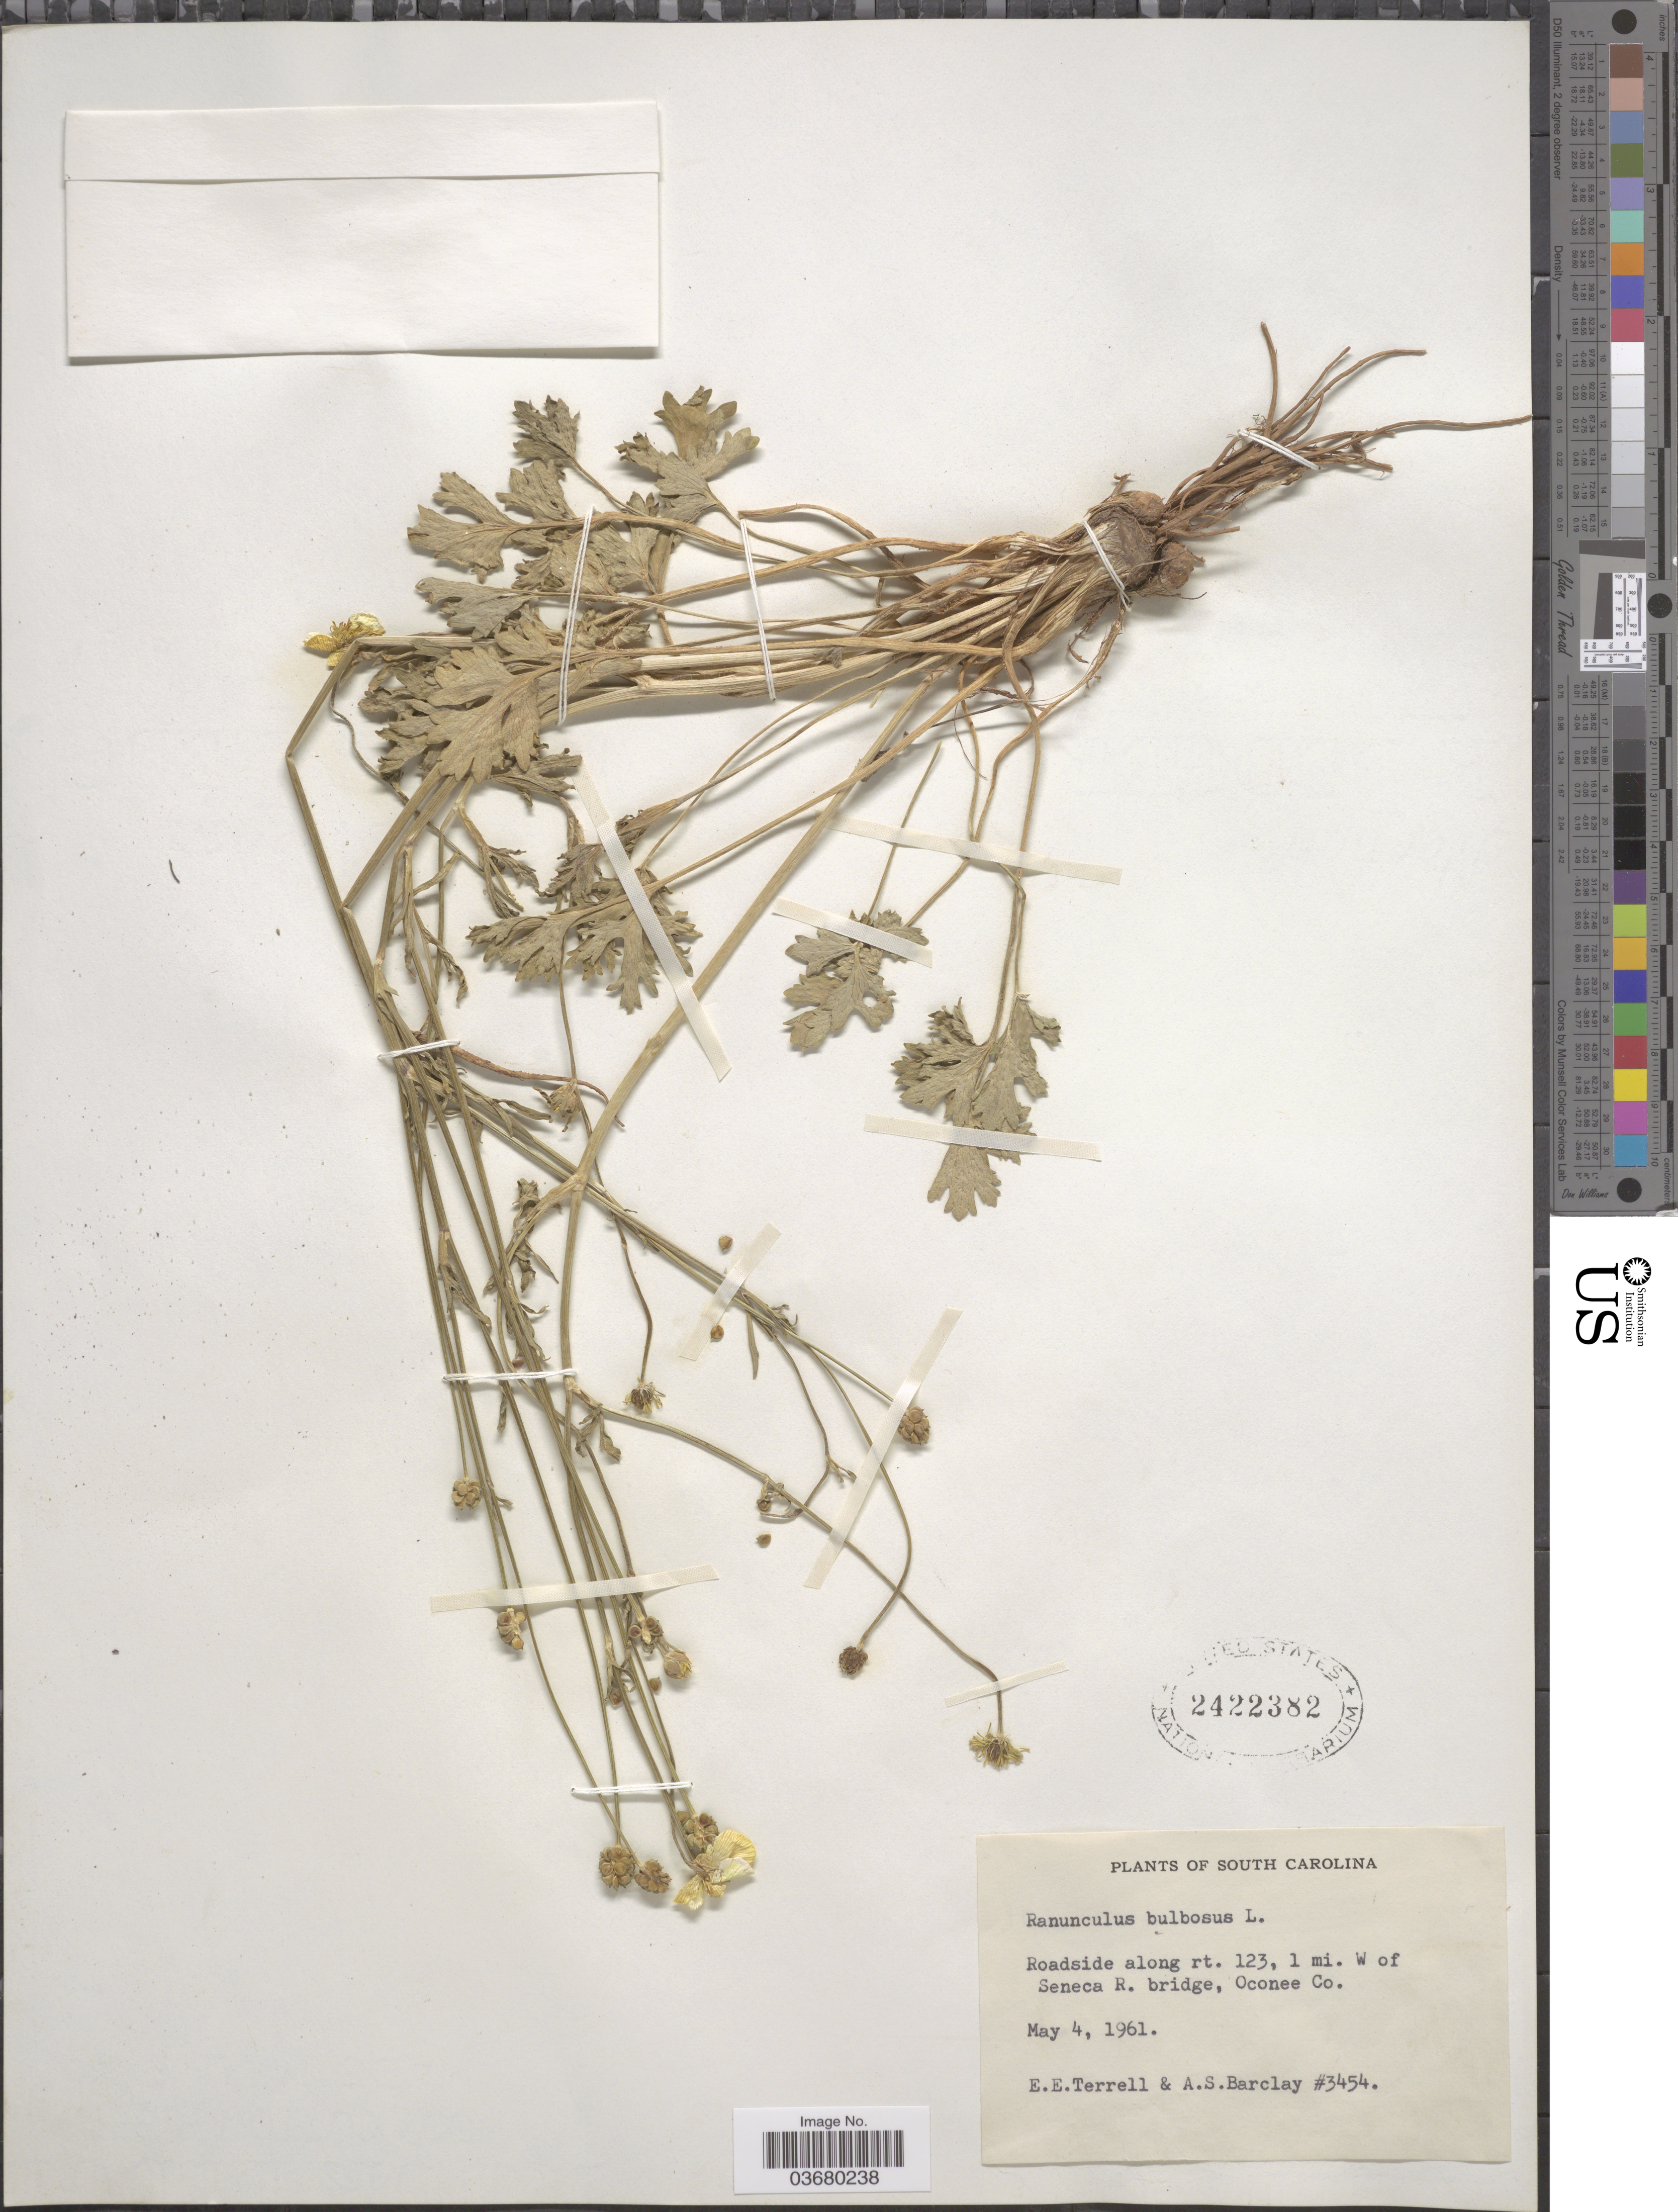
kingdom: Plantae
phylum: Tracheophyta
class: Magnoliopsida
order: Ranunculales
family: Ranunculaceae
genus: Ranunculus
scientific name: Ranunculus bulbosus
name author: L.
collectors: E. E. Terrell & A. S. Barclay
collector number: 3454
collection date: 1961-05-04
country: United States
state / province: South Carolina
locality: Roadside along rt. 123, 1 mi. W of Seneca R. bridge, Oconee Co.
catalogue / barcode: US 2422382